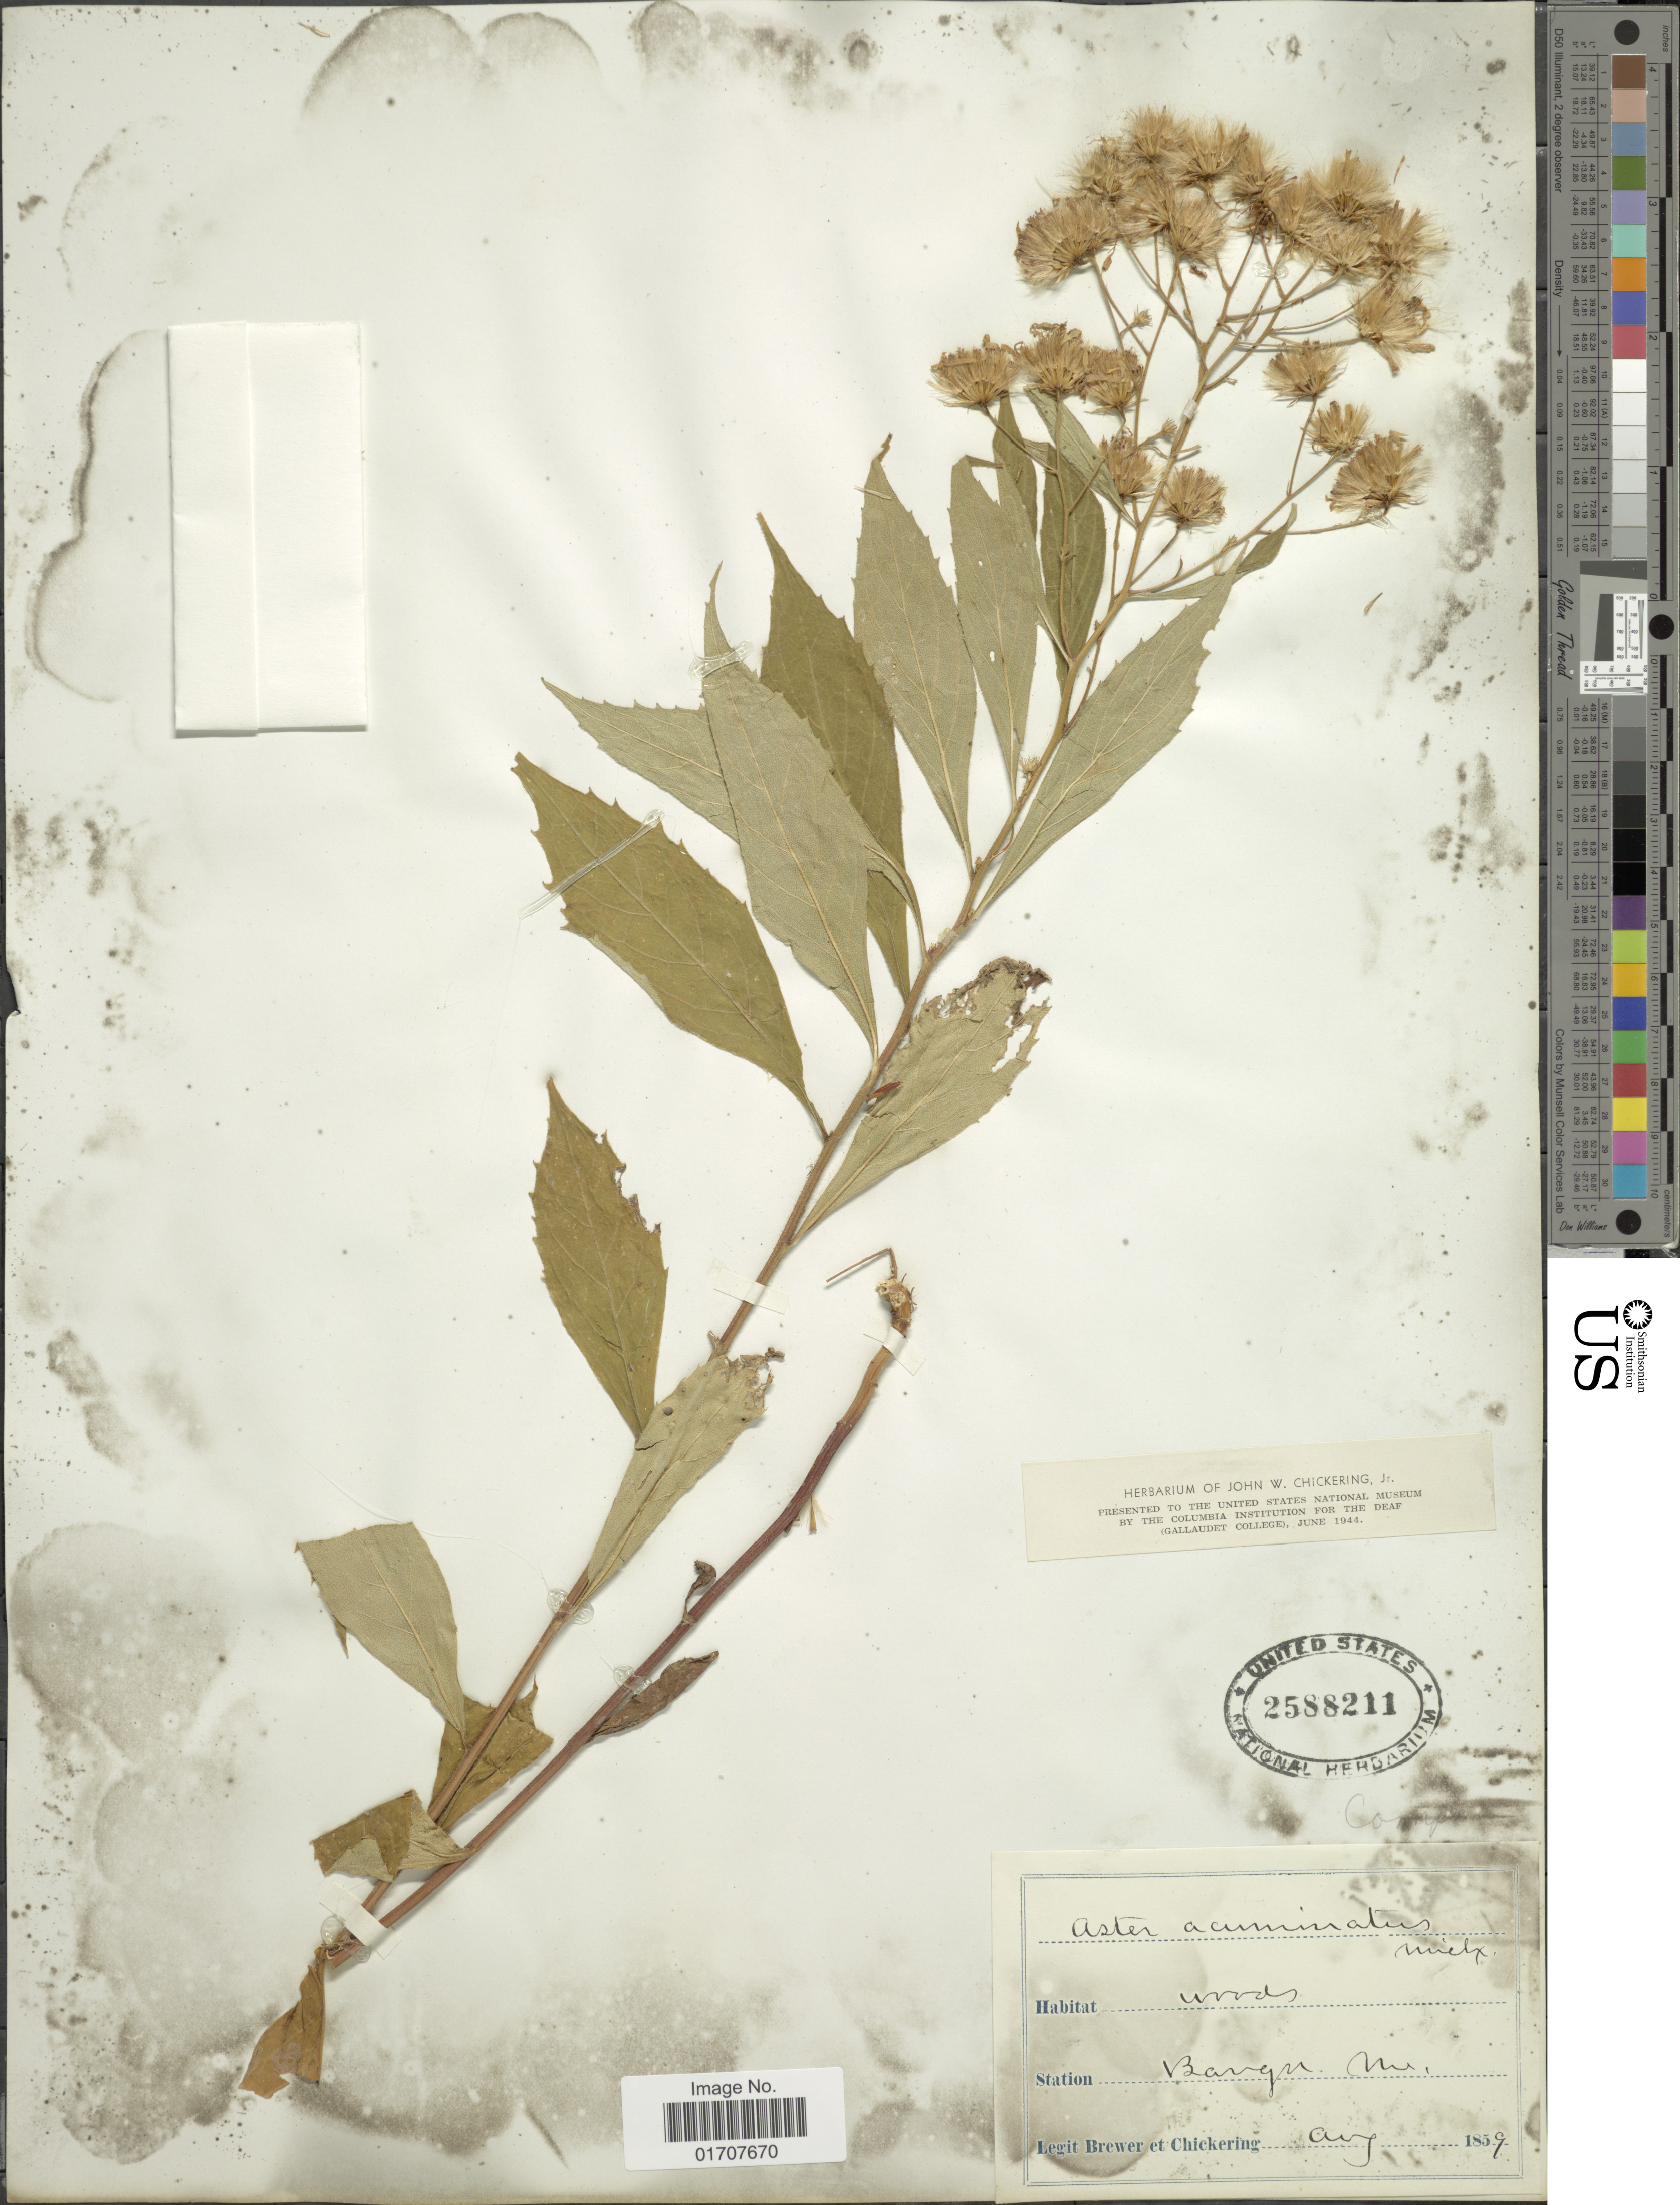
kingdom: Plantae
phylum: Tracheophyta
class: Magnoliopsida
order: Asterales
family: Asteraceae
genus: Oclemena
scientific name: Oclemena acuminata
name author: (Michx.) Greene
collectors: -. Brewer & -. Chickering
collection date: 1859-08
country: United States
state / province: Maine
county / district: Penobscot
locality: Bangor, Me.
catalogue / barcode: US 2588211